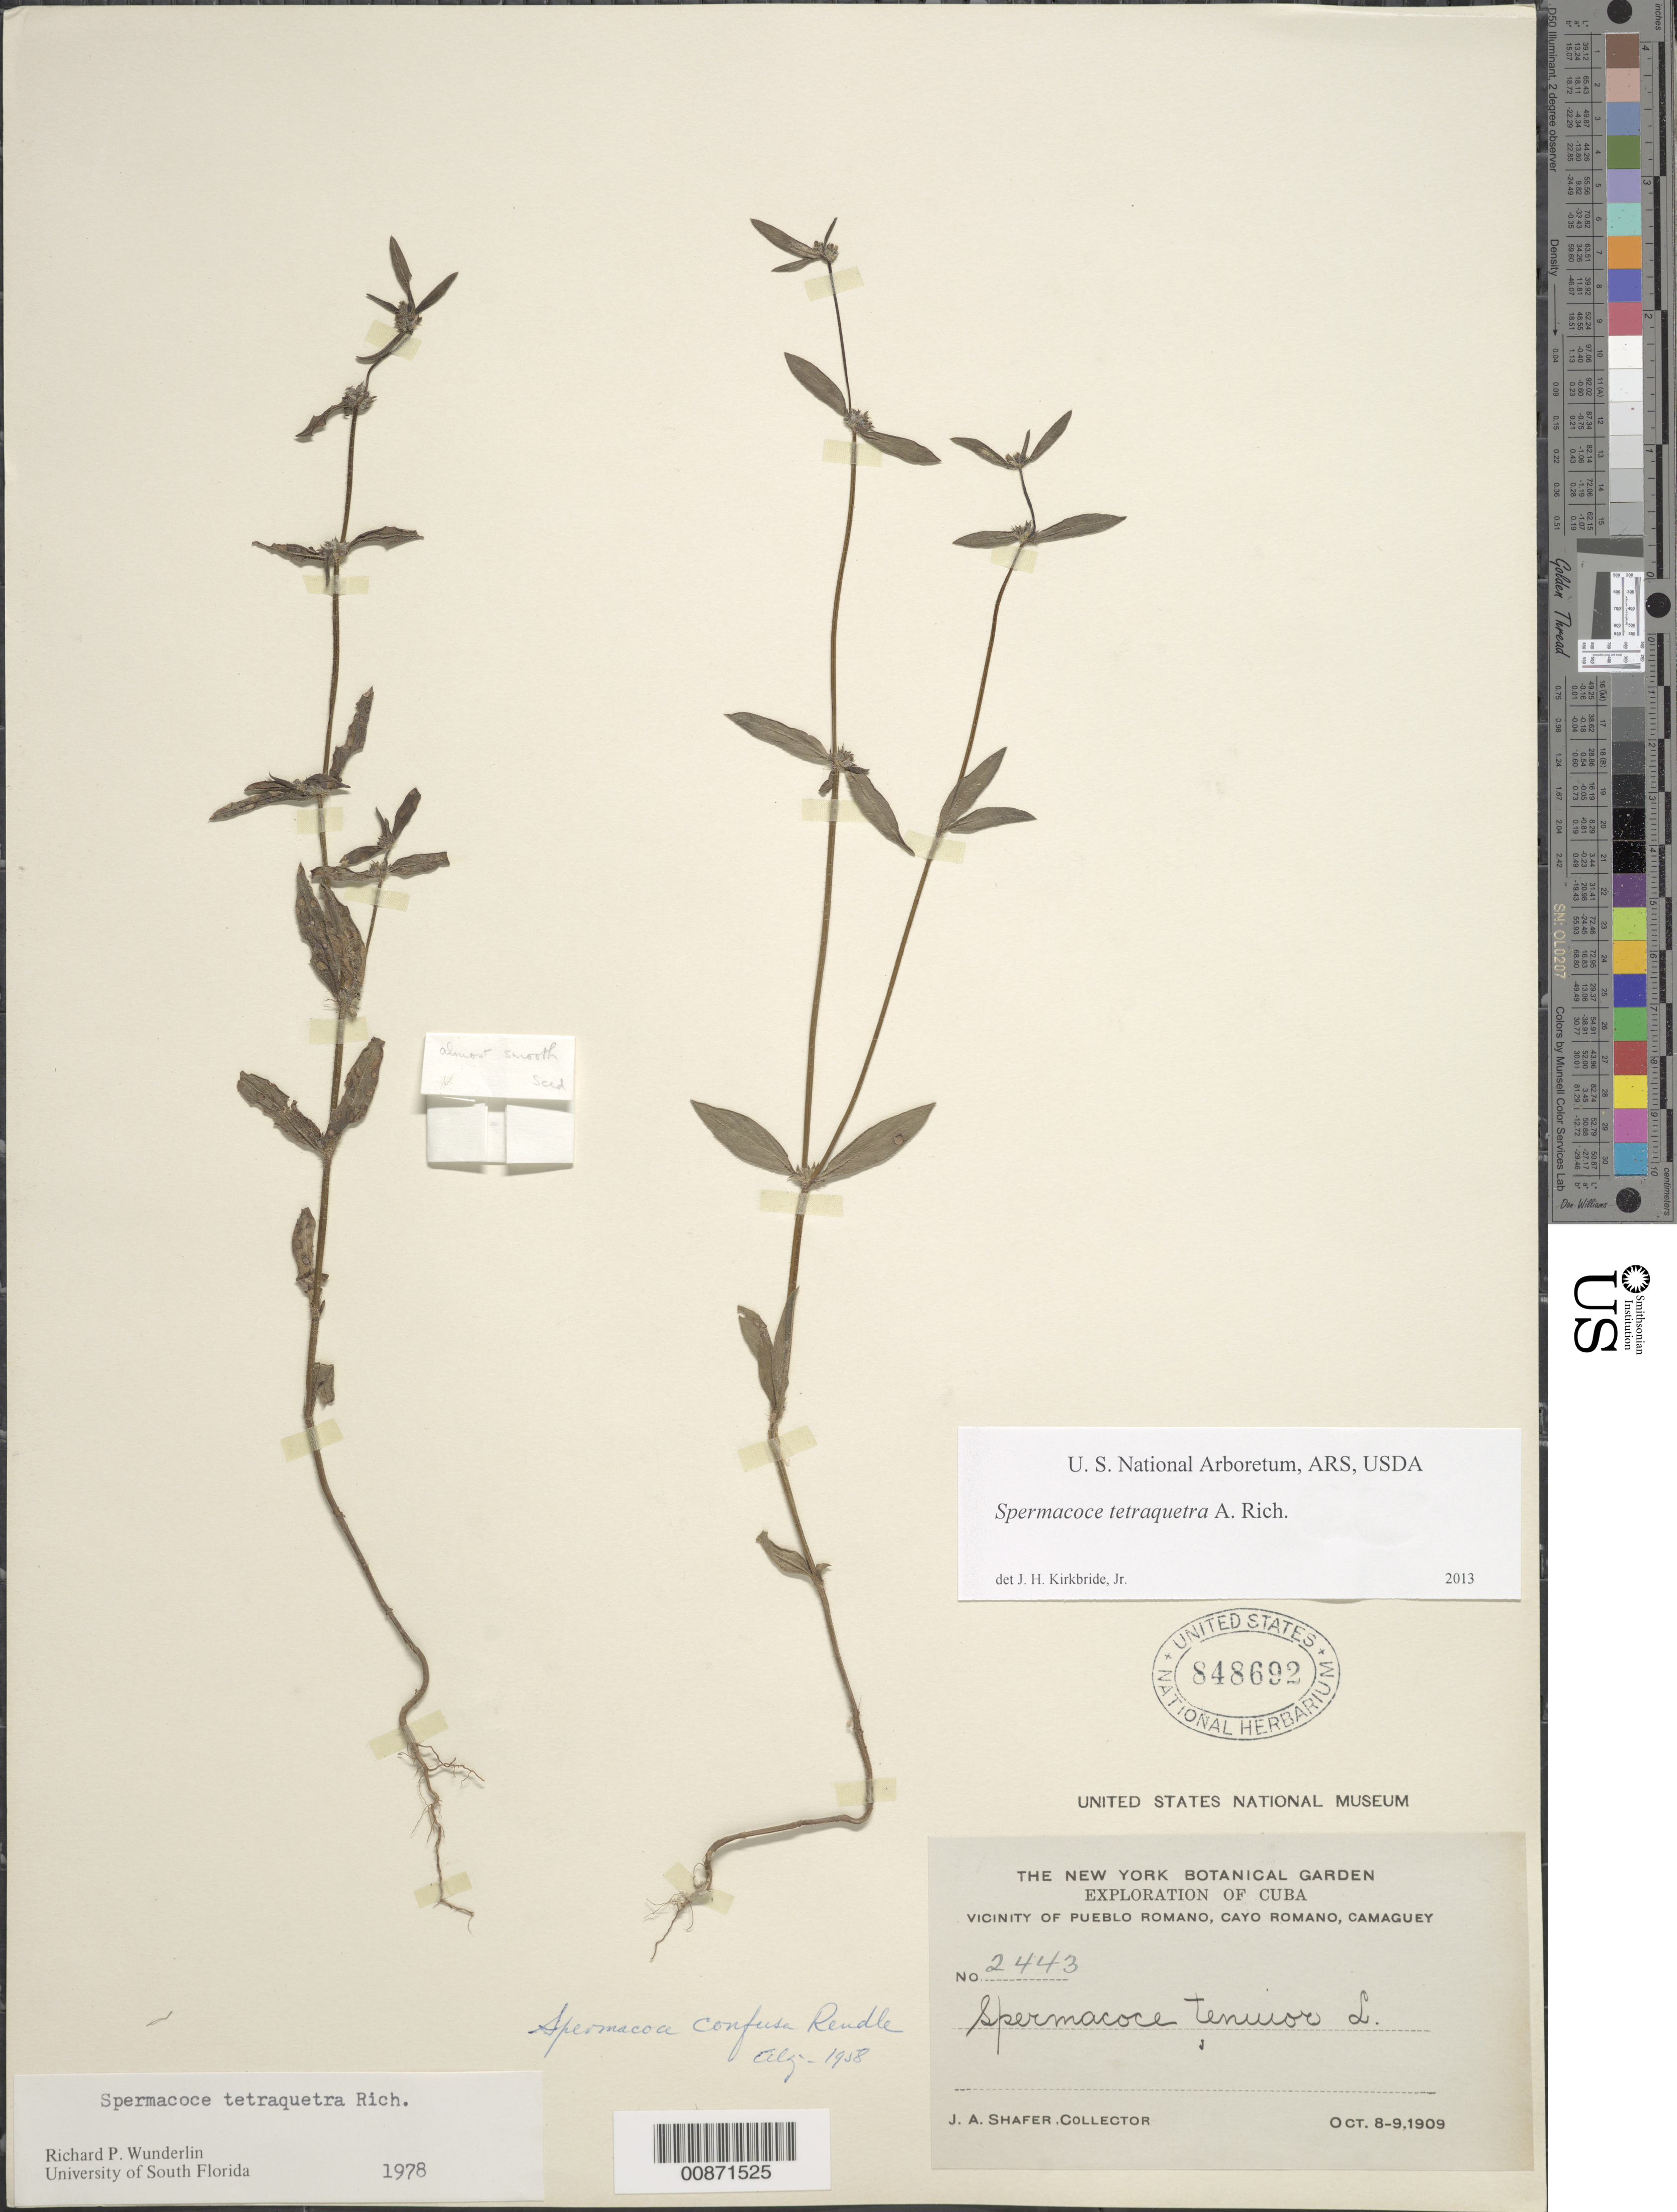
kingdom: Plantae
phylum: Tracheophyta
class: Magnoliopsida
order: Gentianales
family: Rubiaceae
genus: Spermacoce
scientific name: Spermacoce tetraquetra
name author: A. Rich.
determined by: Wunderlin, Richard P.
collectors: J. A. Shafer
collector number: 2443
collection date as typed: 08 Oct 1909 to 09 Oct 1909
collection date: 1909-10-08/1909-10-09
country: Cuba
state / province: Camaguey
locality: Vicinity of Pueblo Romano, Cayo Romano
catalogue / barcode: US 848692